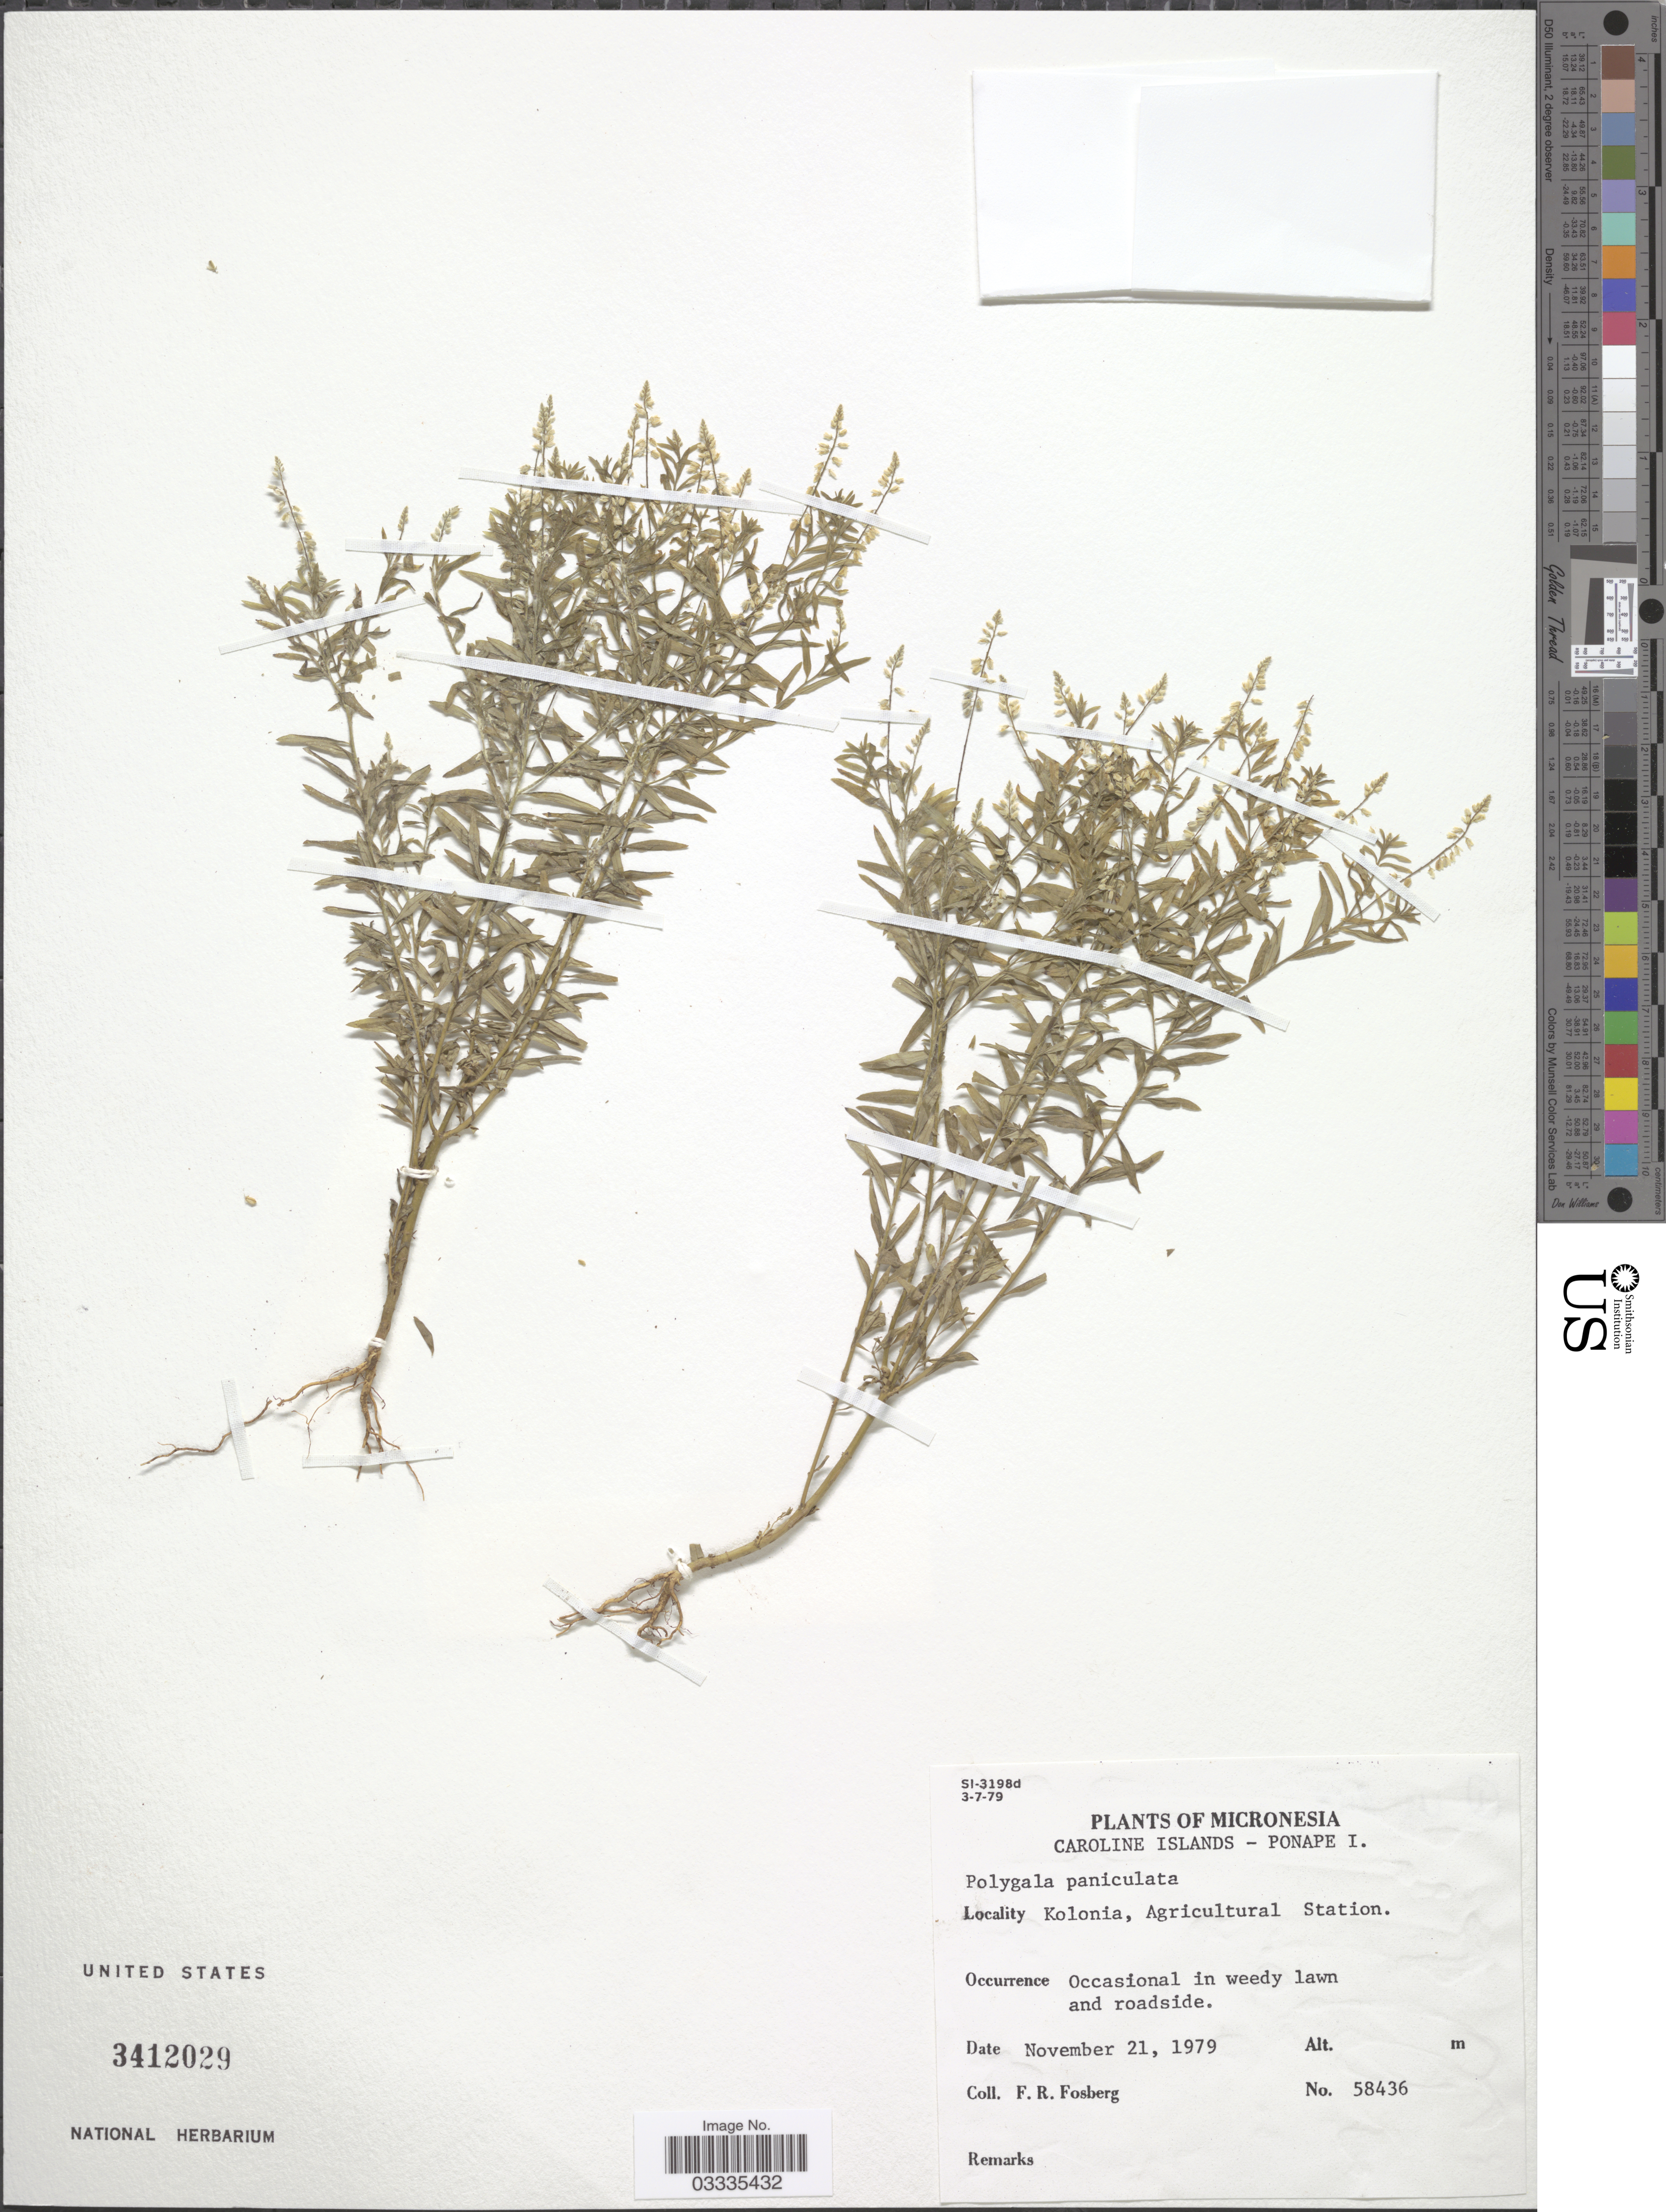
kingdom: Plantae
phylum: Tracheophyta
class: Magnoliopsida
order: Fabales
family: Polygalaceae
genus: Polygala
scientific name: Polygala paniculata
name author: L.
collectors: F. R. Fosberg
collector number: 58436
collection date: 1979-11-21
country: Micronesia, Federated States of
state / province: Pohnpei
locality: Caroline Islands - Ponape I. Kolonia, Agricultural Station.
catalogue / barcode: US 3412029